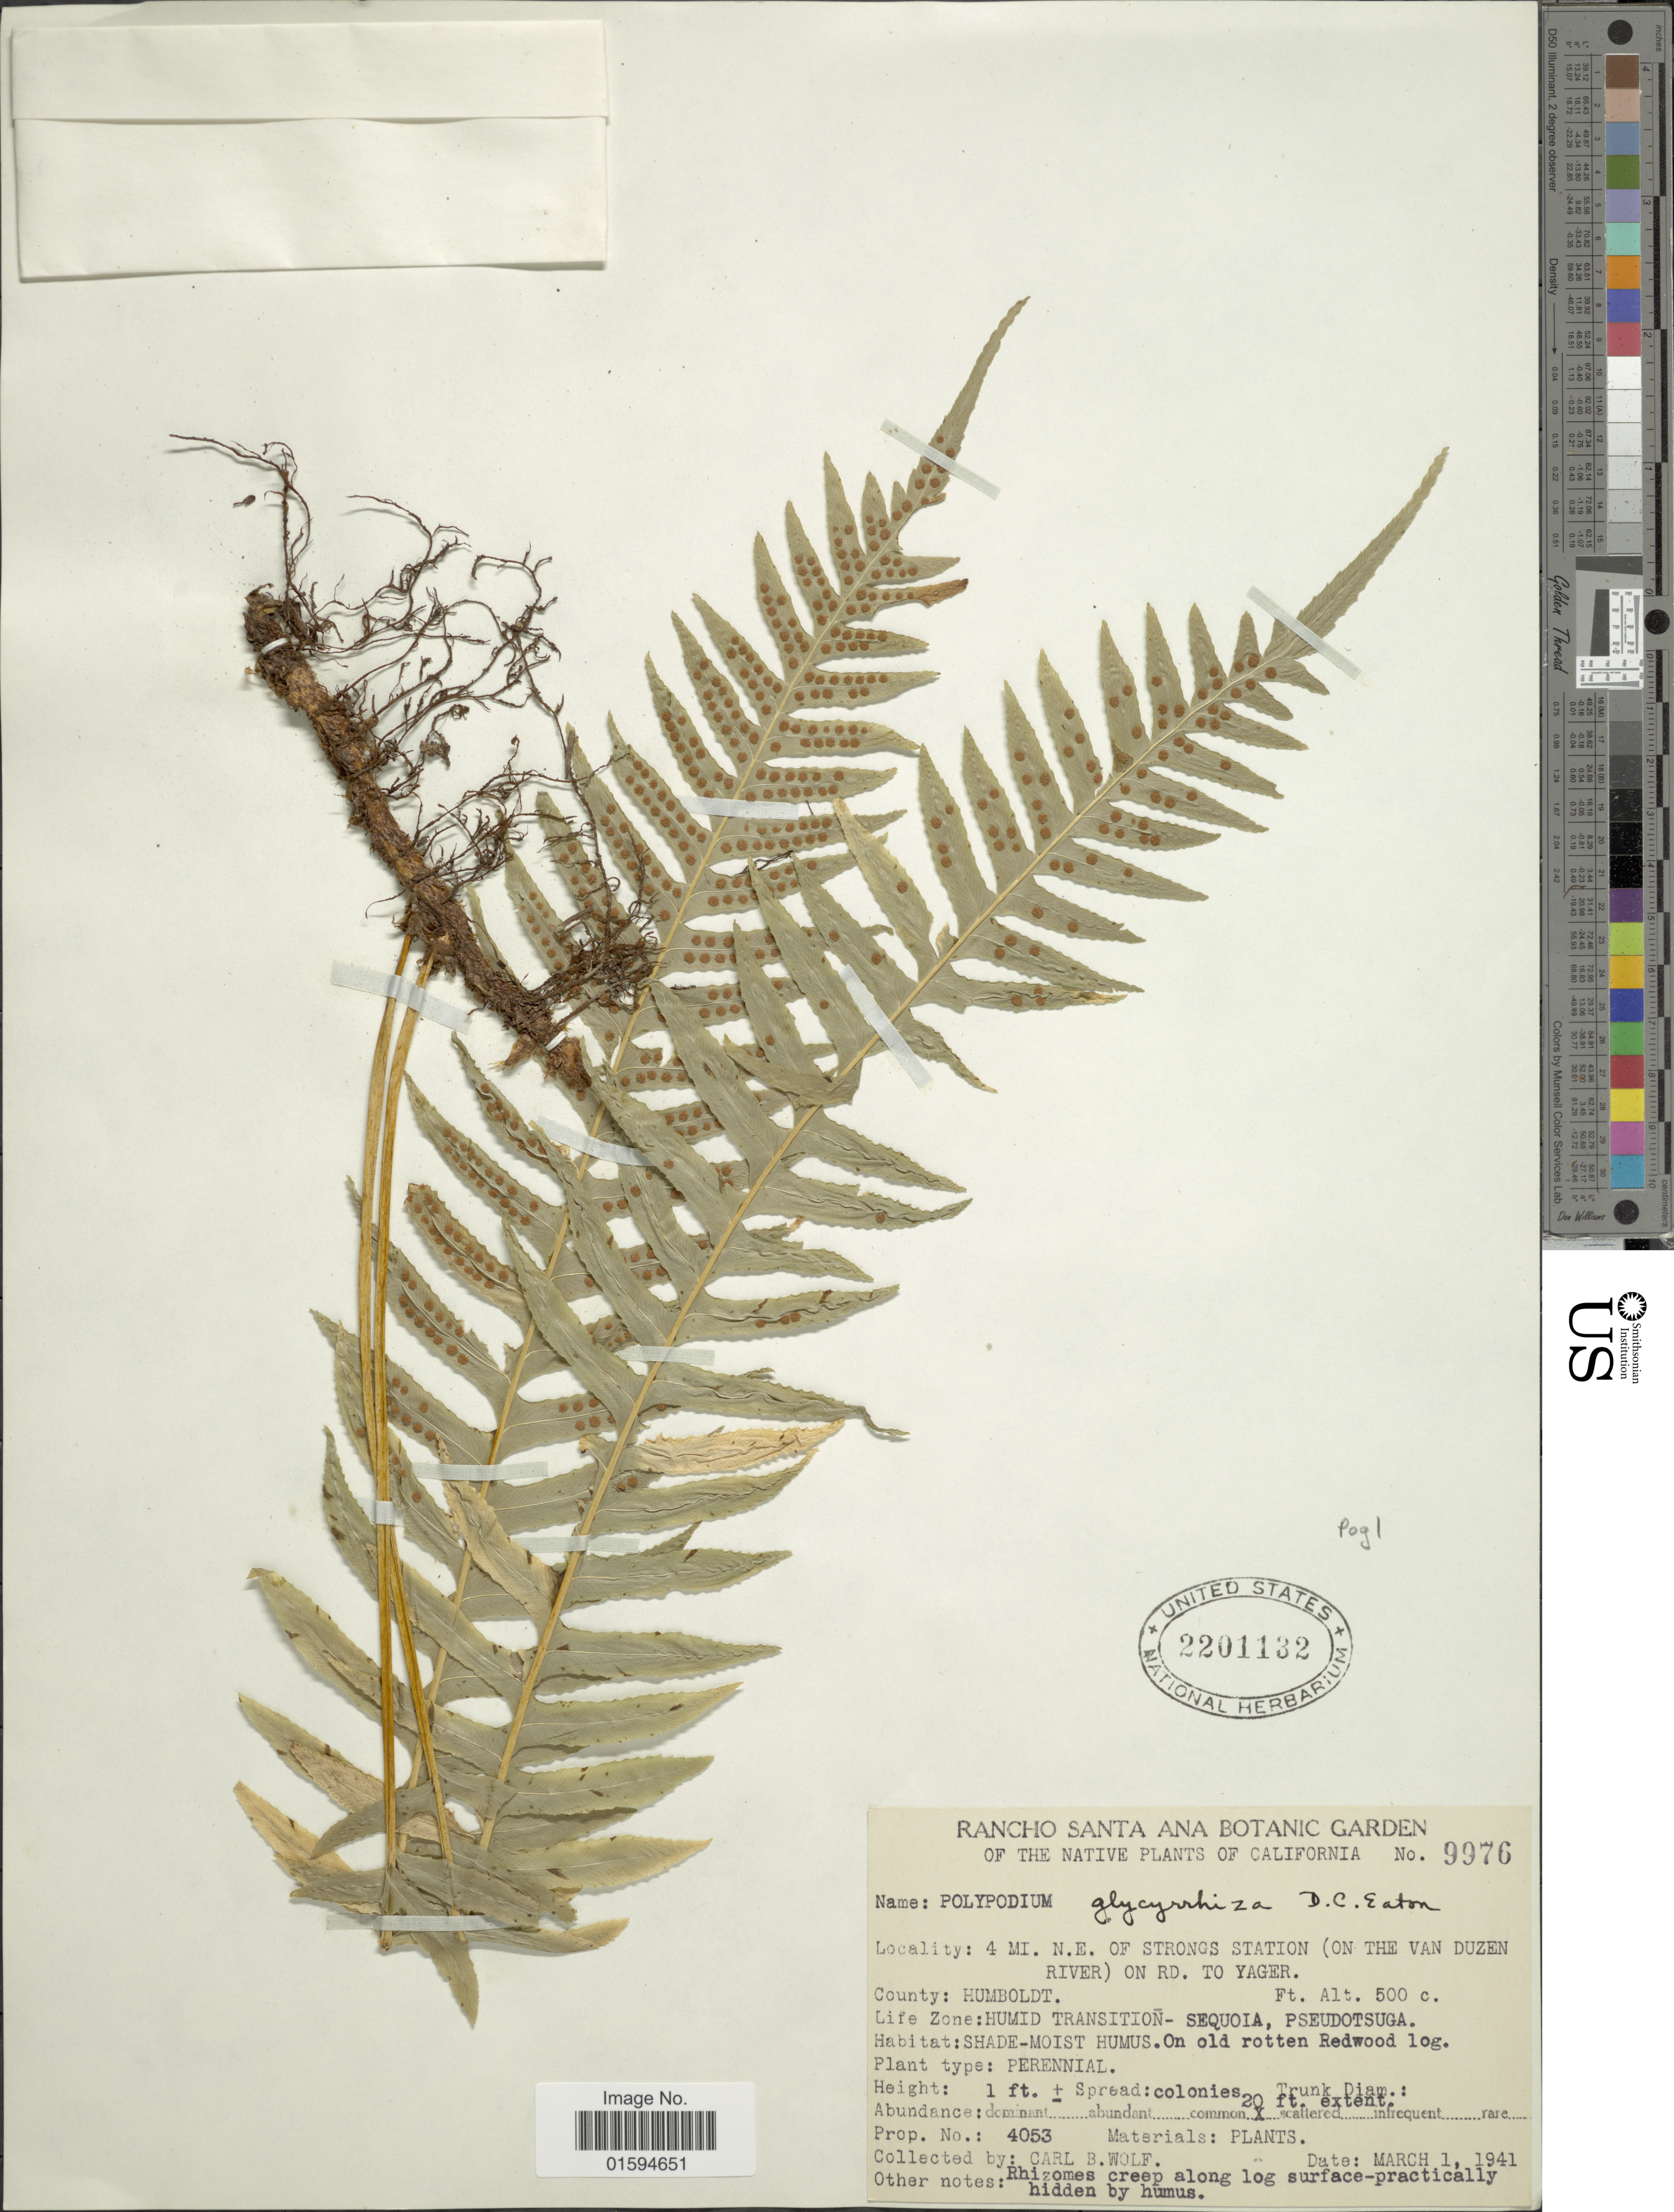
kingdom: Plantae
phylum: Tracheophyta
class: Polypodiopsida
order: Polypodiales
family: Polypodiaceae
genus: Polypodium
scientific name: Polypodium glycyrrhiza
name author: D.C. Eaton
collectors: C. B. Wolf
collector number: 9976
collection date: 1941-03-01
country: United States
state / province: California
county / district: Humboldt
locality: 4 mi. N.E. of Strongs Station (on the Van Duzen River) on RD. to Yager, County: Humboldt, Humid transition-Sequoia, Pseudotsuga, on old Redwood log.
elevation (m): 152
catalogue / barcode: US 2201132